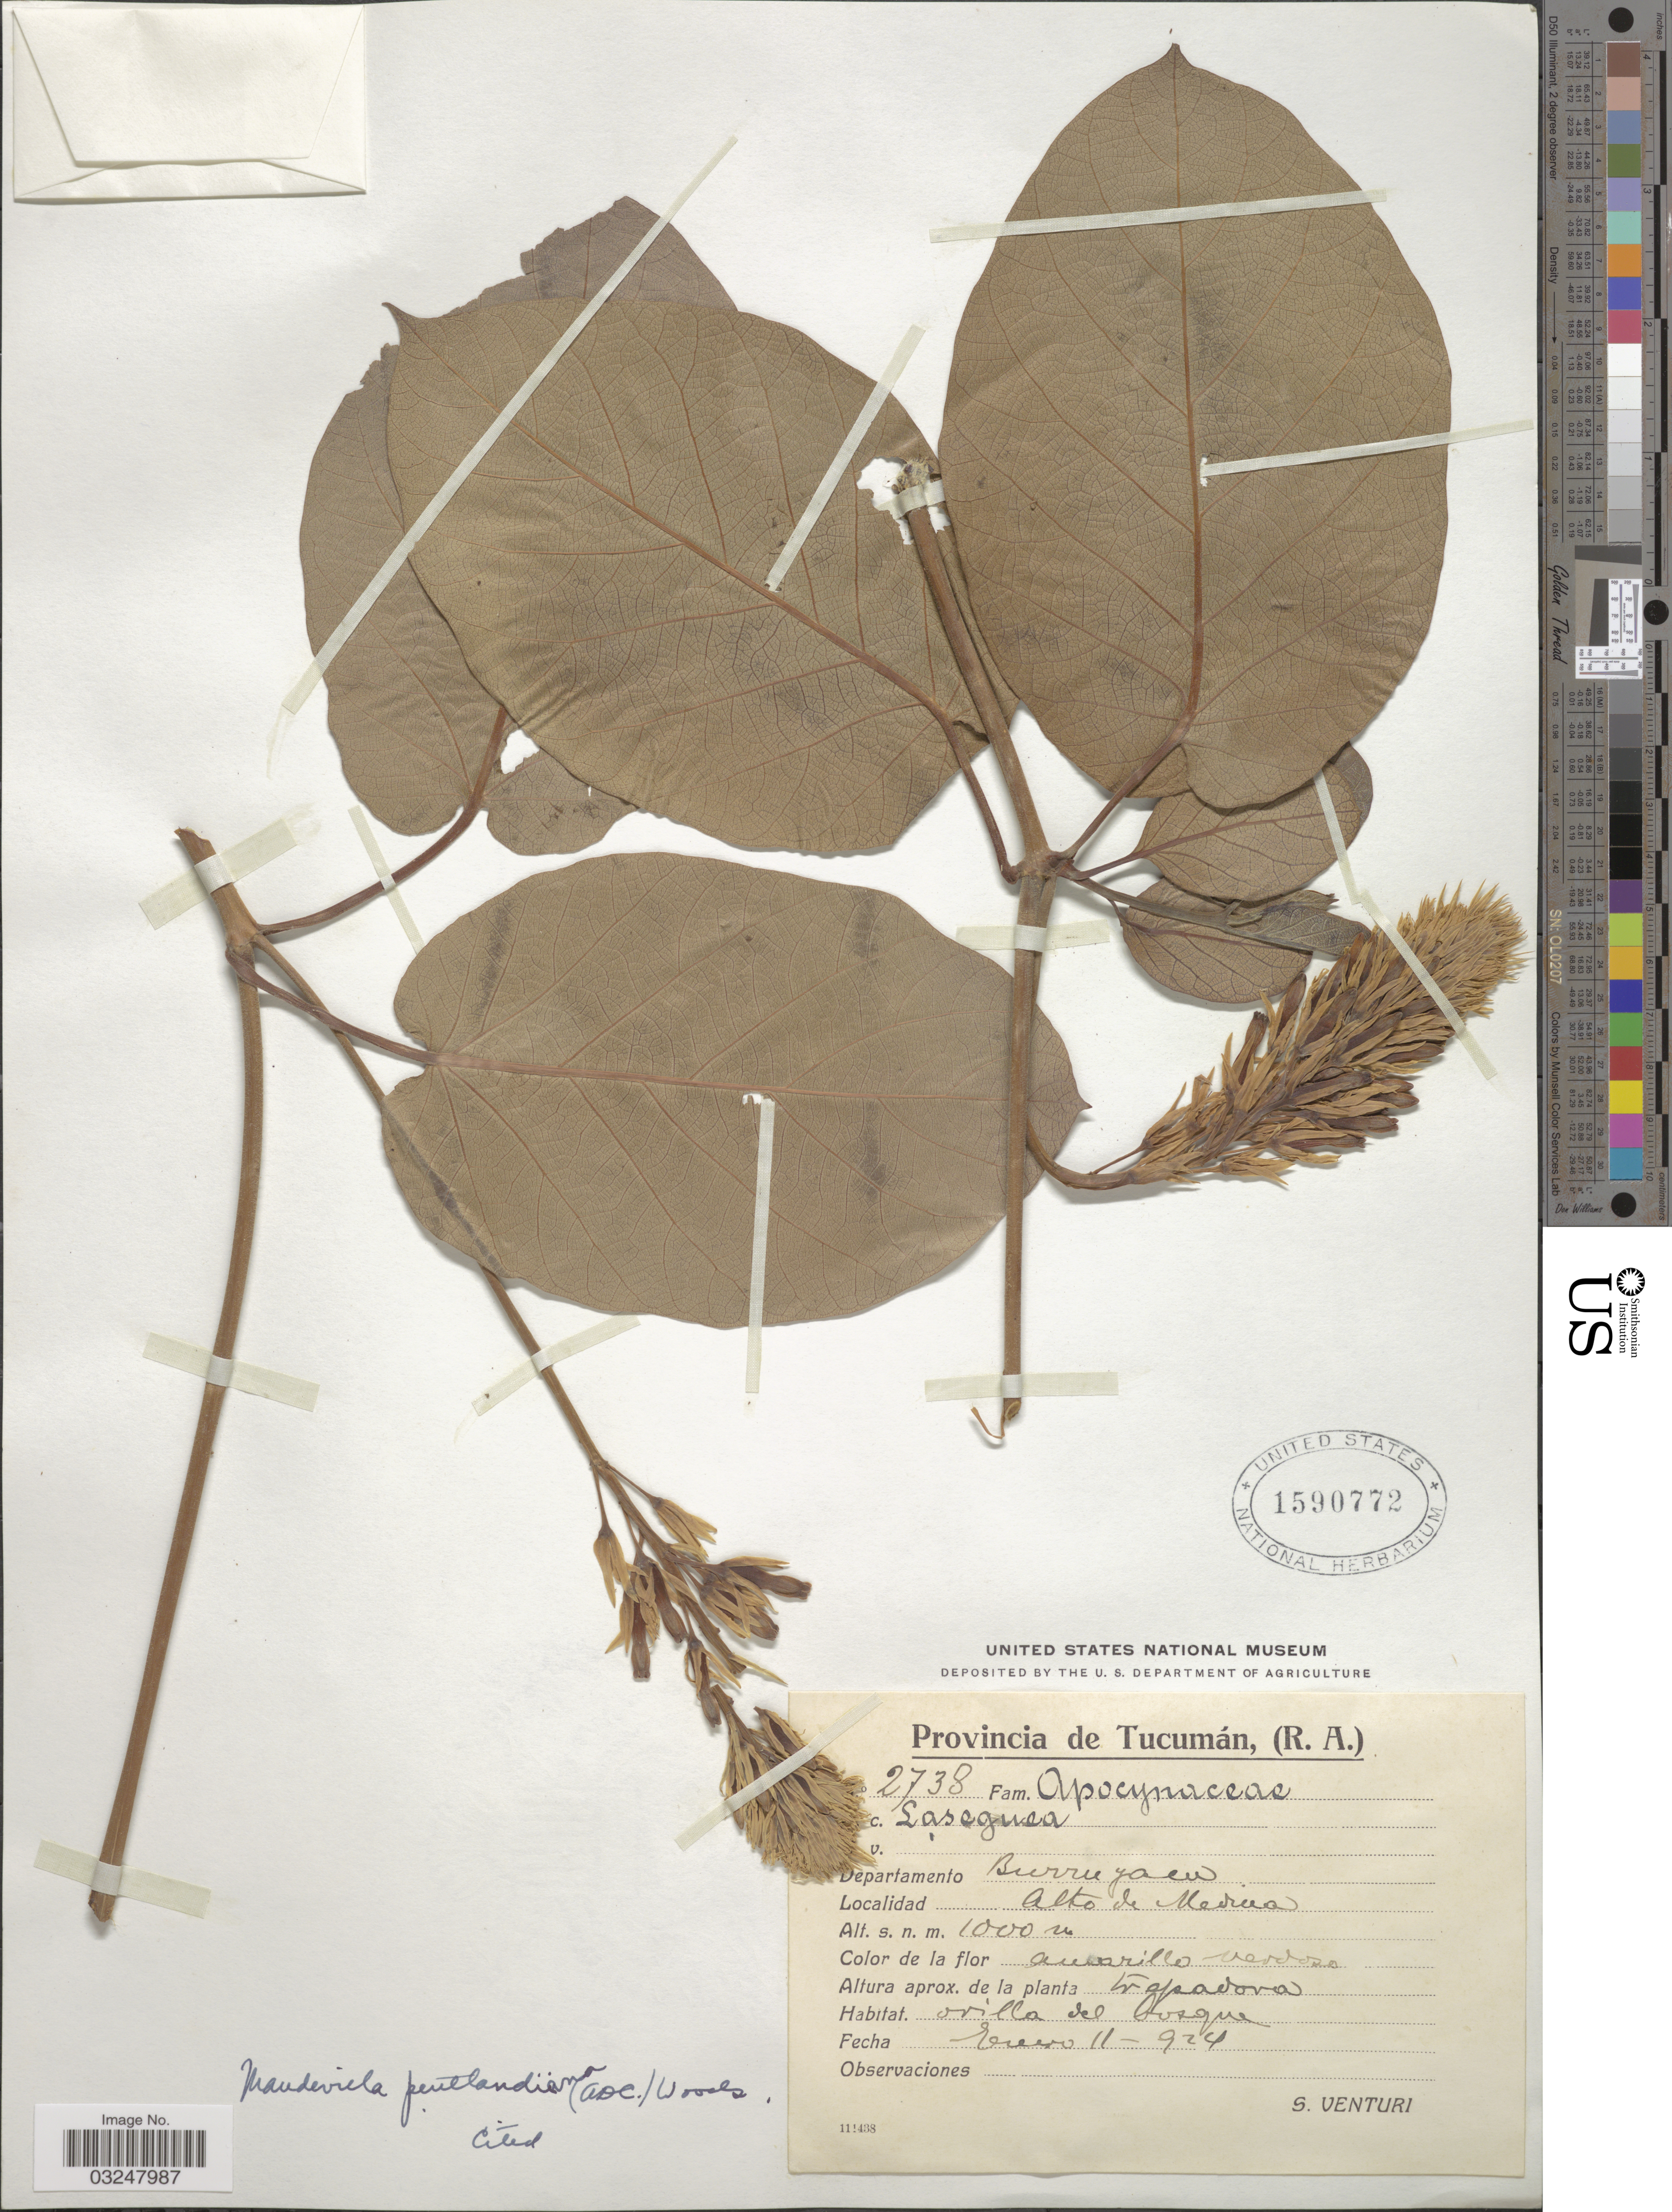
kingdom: Plantae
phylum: Tracheophyta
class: Magnoliopsida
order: Gentianales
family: Apocynaceae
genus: Mandevilla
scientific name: Mandevilla pentlandiana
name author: (DC.) Woodson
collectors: S. Venturi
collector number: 2738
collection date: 1924-01-11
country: Argentina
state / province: Tucuman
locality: Provincia de Tucumán, (R.A.) Departamento Burruyacu, Alto de Medina.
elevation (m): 1000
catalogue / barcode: US 1590772